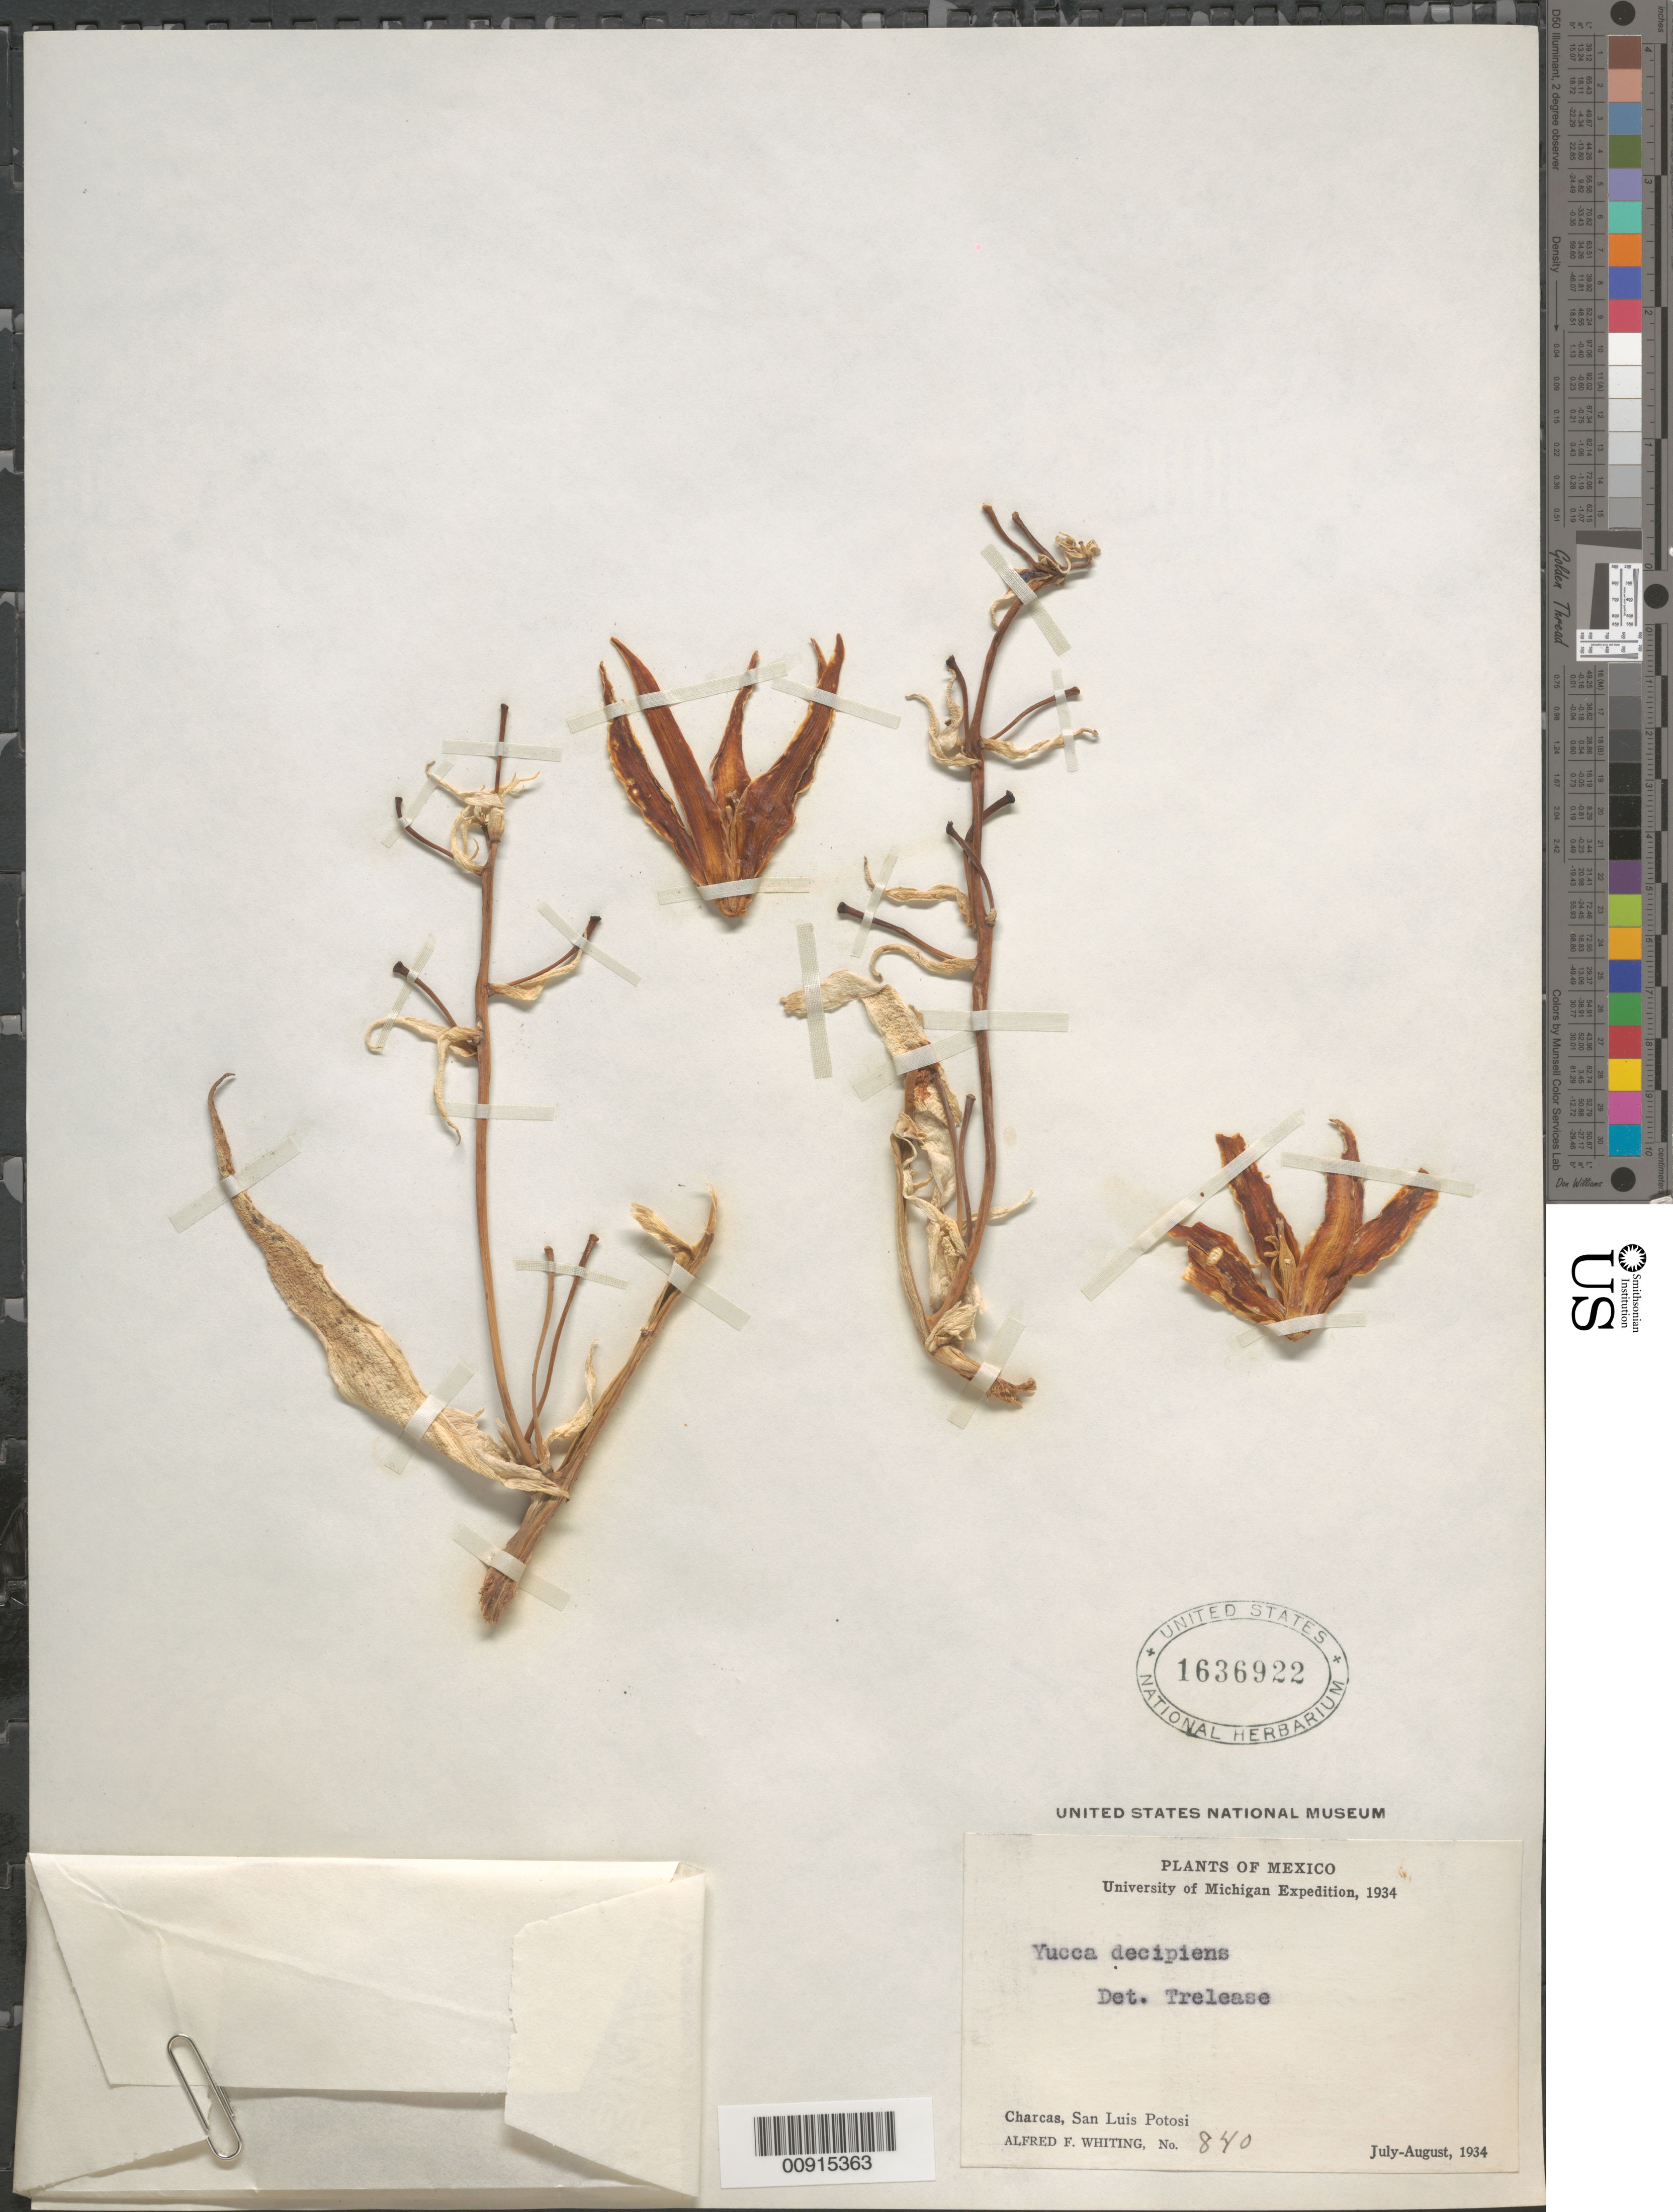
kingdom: Plantae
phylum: Tracheophyta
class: Liliopsida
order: Asparagales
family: Asparagaceae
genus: Yucca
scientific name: Yucca decipiens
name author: Trel.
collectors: A. F. Whiting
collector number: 840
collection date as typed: Jul 1934 to -- Aug 1934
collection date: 1934-07/1934-08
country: Mexico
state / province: San Luis Potosí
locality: Charcas, San Luis Potosí.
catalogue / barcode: US 1636922